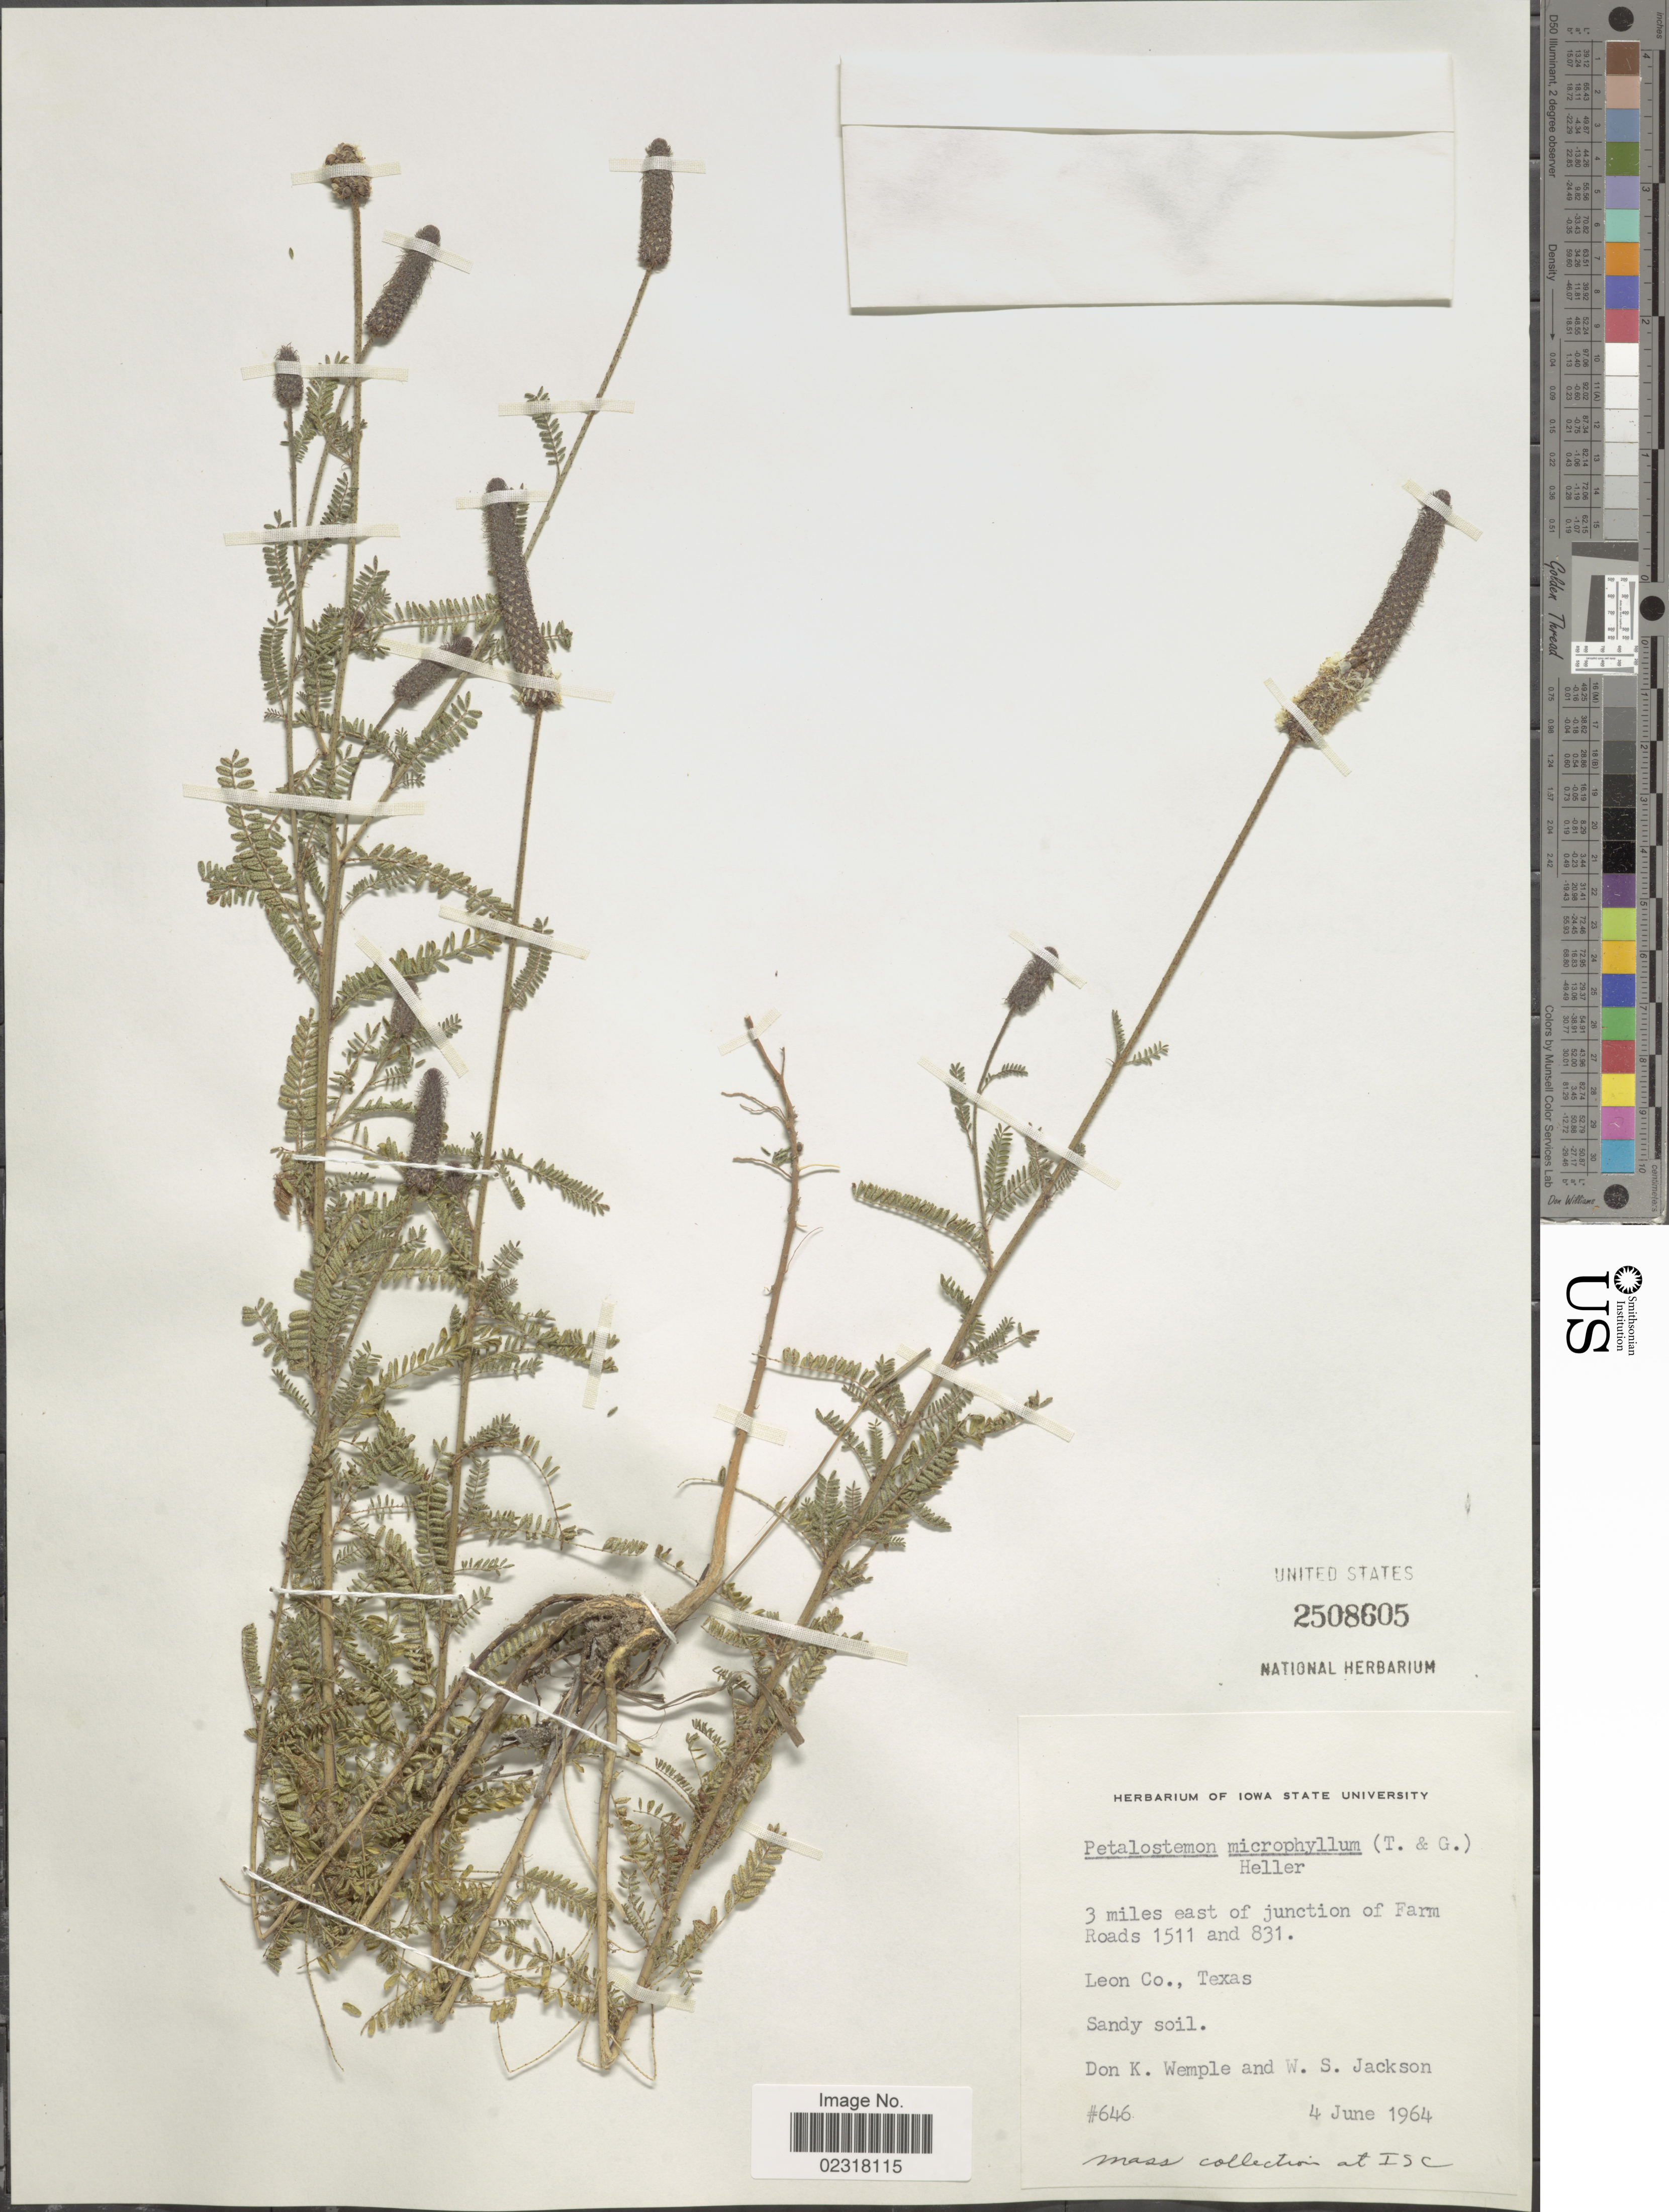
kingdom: Plantae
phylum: Tracheophyta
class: Magnoliopsida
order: Fabales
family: Fabaceae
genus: Dalea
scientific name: Dalea phleoides var. microphylla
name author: (Torr. & A. Gray) Barneby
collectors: D. Wemple & W. Jackson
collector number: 646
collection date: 1964-06-04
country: United States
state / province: Texas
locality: Leon Co., sandy soil, 3 miles east of junction of Farm Roads 1511 and 831.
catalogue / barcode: US 2508605